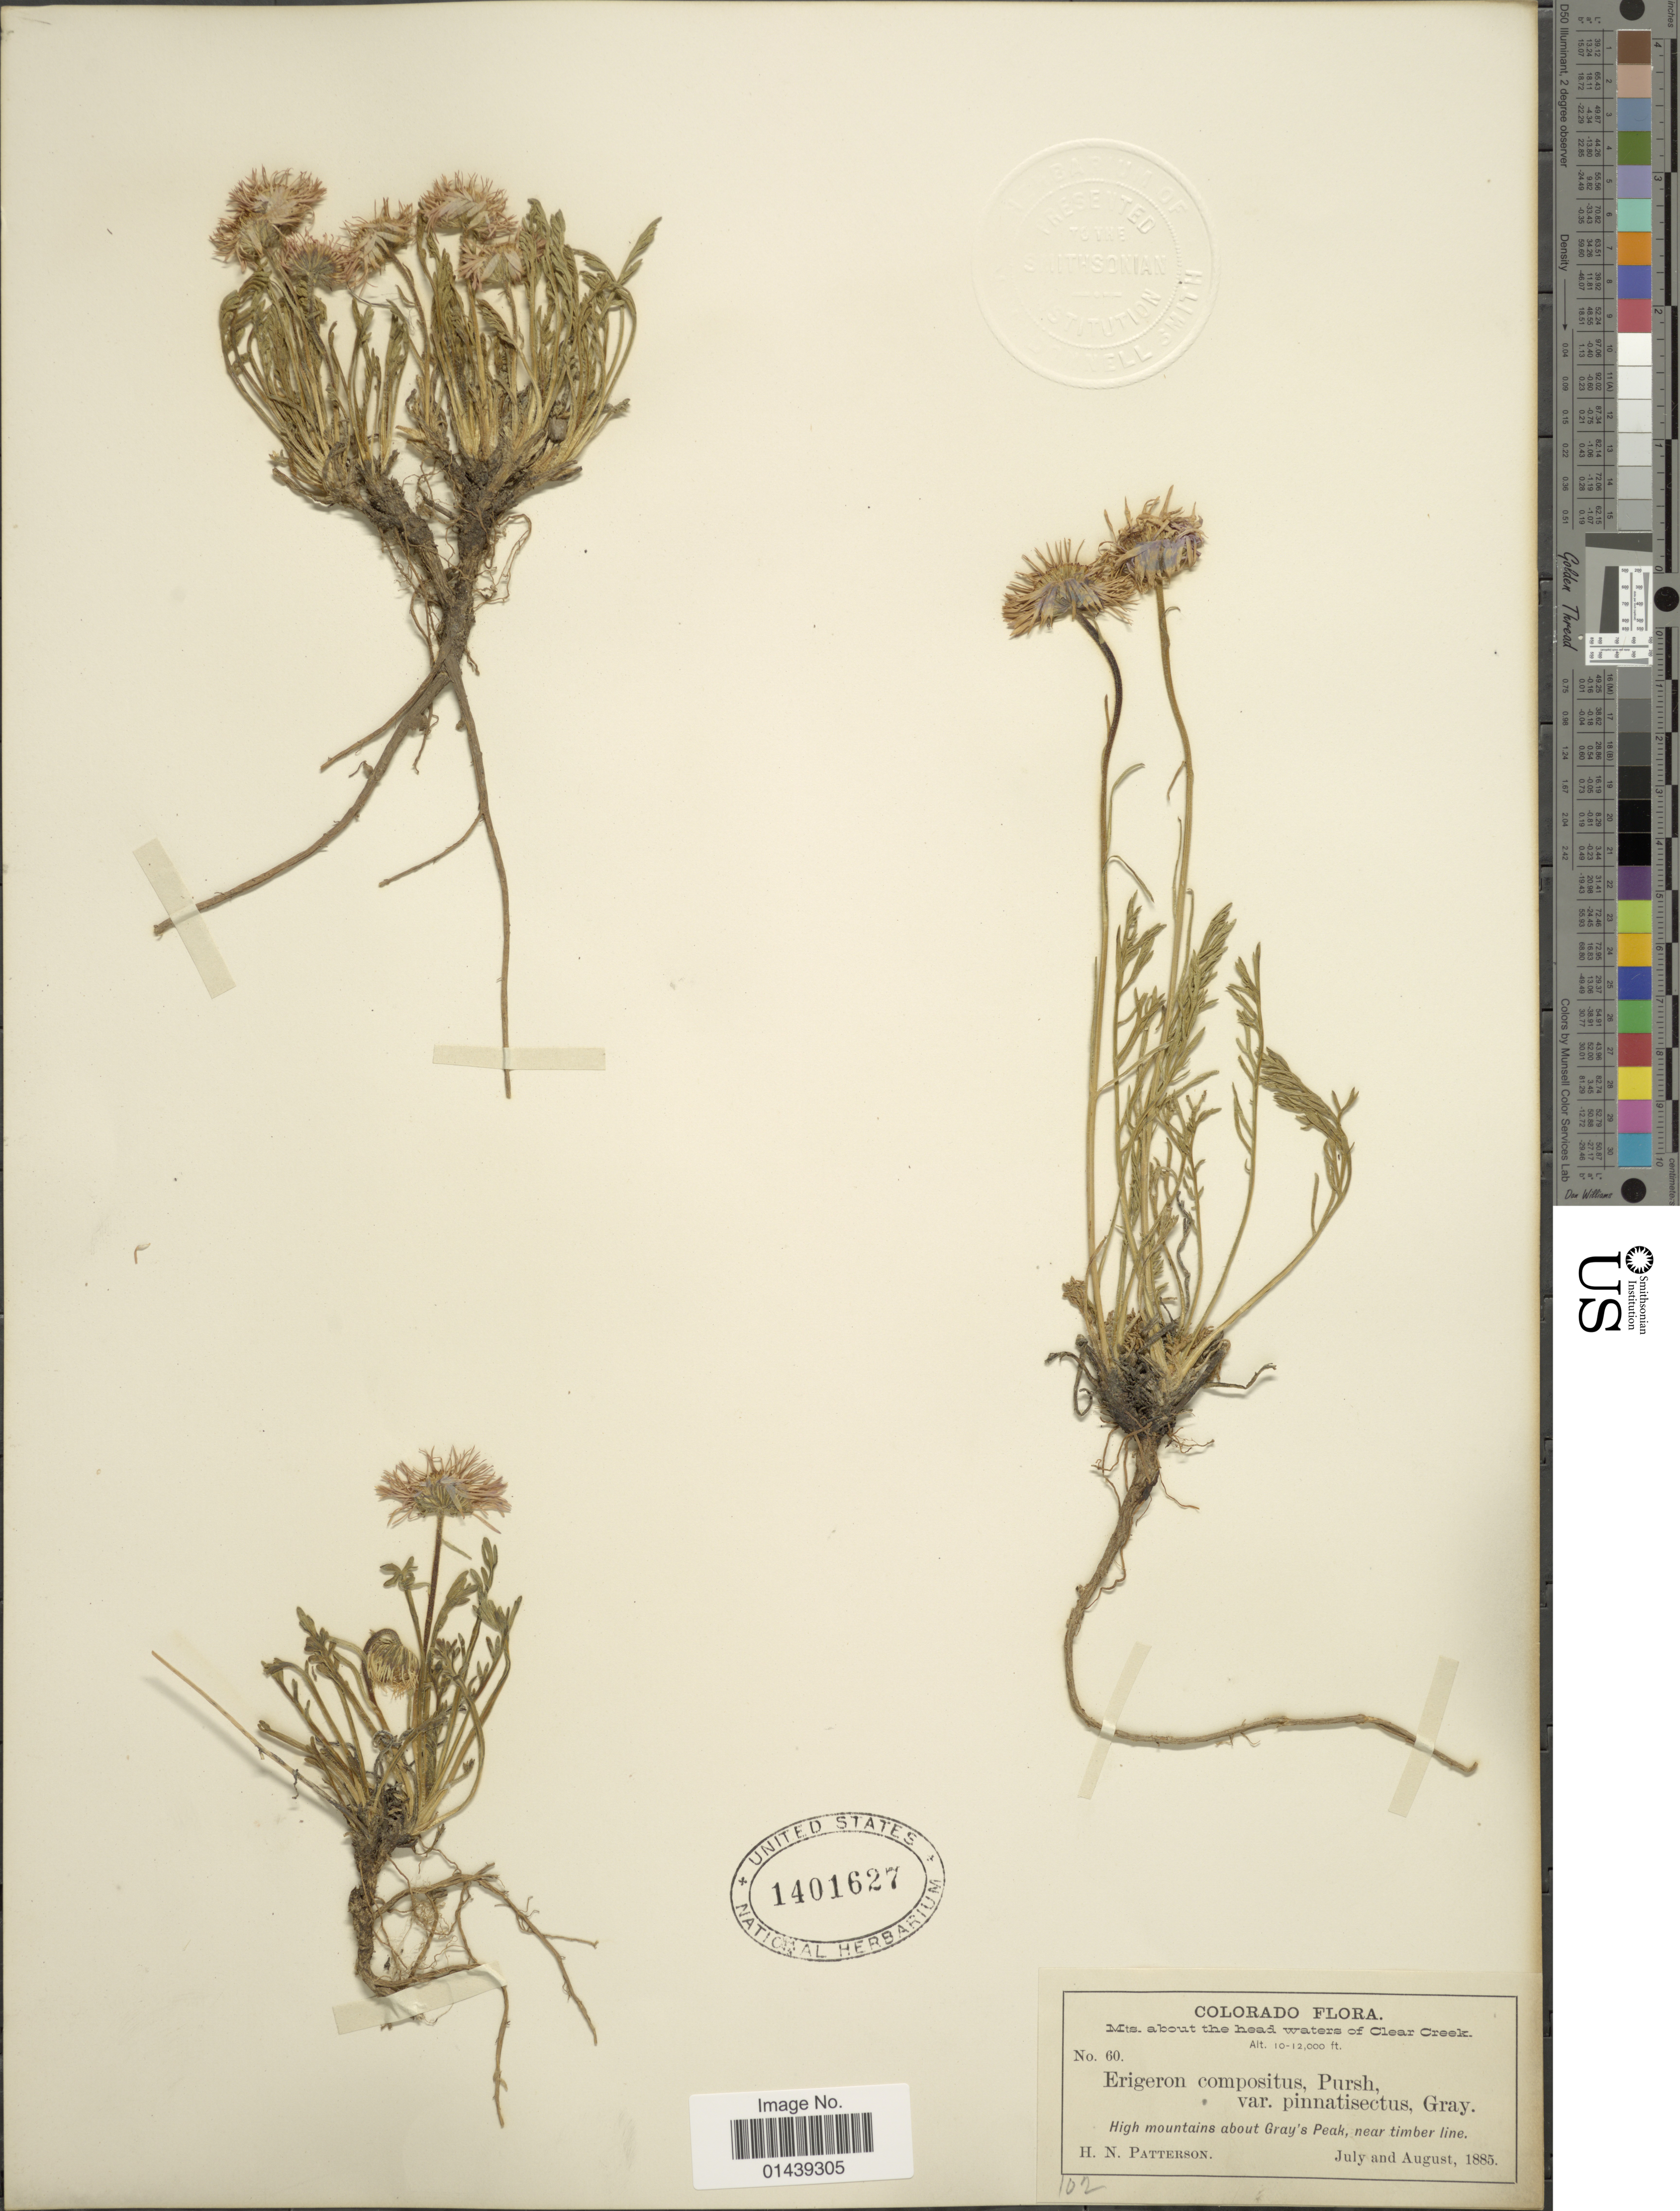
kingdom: Plantae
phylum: Tracheophyta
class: Magnoliopsida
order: Asterales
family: Asteraceae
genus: Erigeron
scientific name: Erigeron pinnatisectus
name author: (A. Gray) A. Nelson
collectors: H. N. Patterson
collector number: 60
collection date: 1885-07/1885-08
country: United States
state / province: Colorado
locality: Mts. about the head waters of Clear Creek. High mountains about Gray's Peak, near timber line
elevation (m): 3048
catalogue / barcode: US 1401627